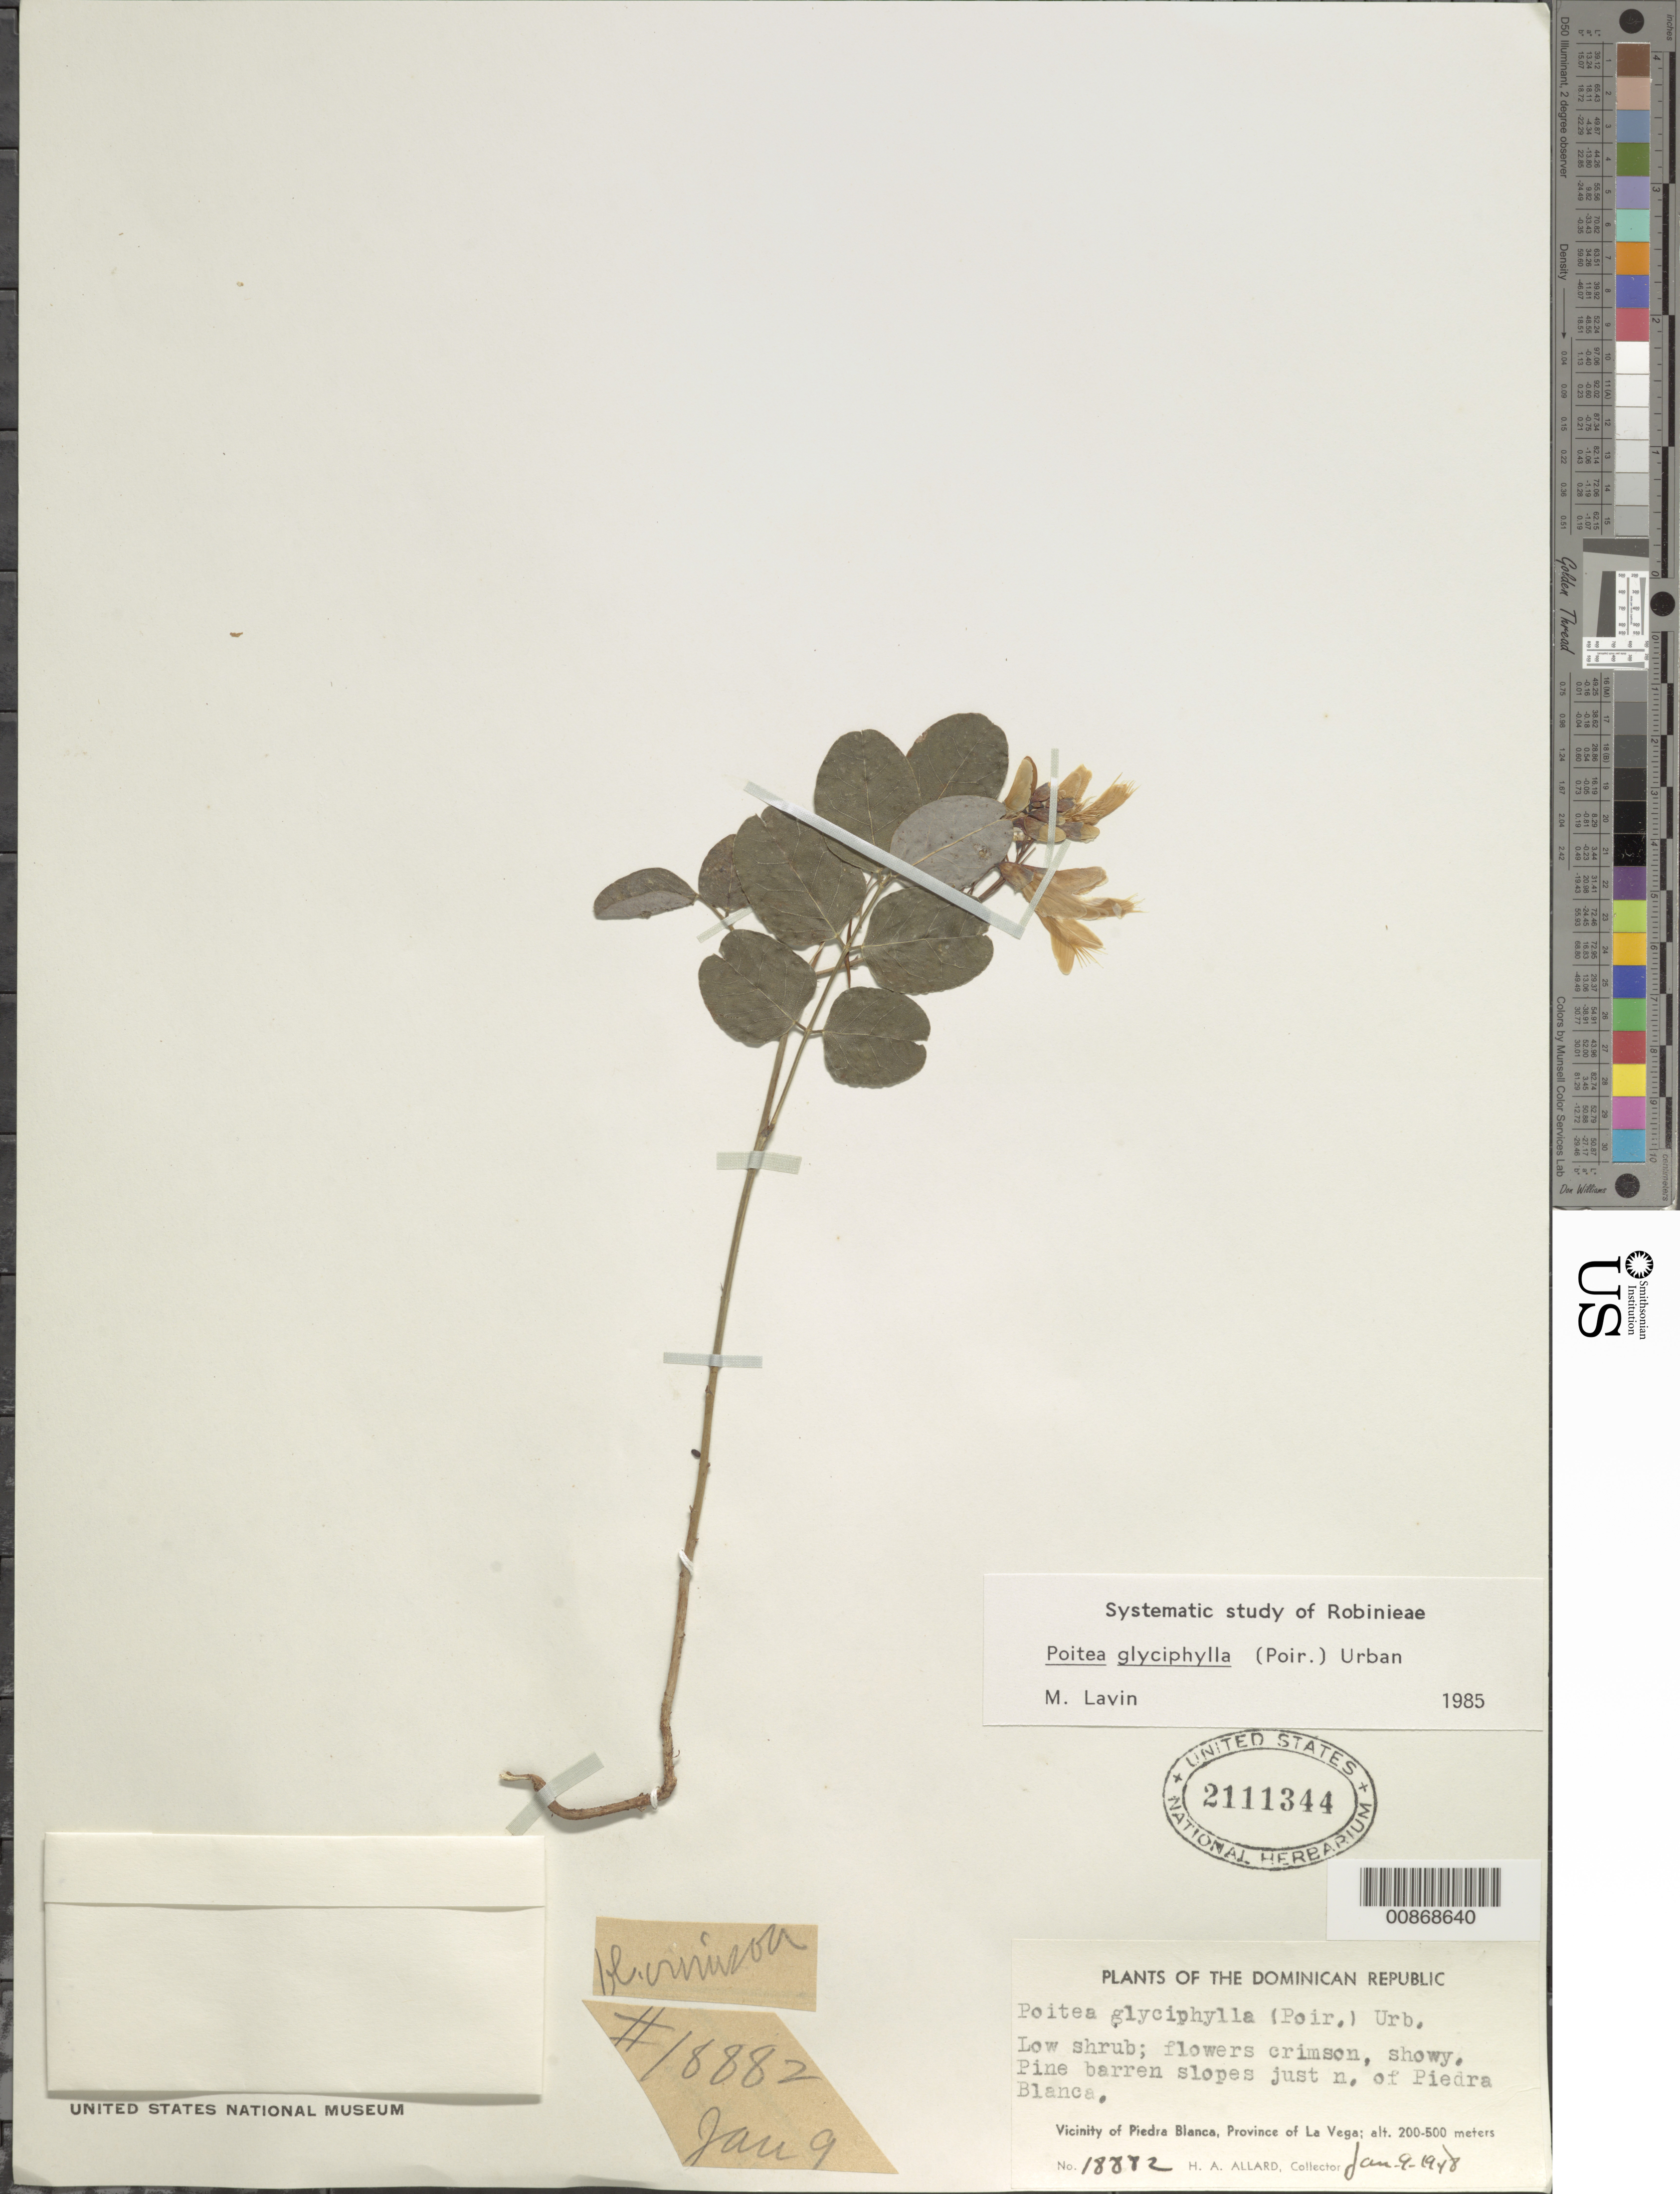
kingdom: Plantae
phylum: Tracheophyta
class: Magnoliopsida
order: Fabales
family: Fabaceae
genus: Poitea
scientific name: Poitea glyciphylla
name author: (Poir.) Urb.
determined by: Lavin, M.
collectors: H. A. Allard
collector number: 18892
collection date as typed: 09 Jan 1948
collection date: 1948-01-09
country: Dominican Republic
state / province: La Vega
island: Hispaniola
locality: Just N of Piedra Blanca.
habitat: Pine barren slopes.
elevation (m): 200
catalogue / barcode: US 2111344